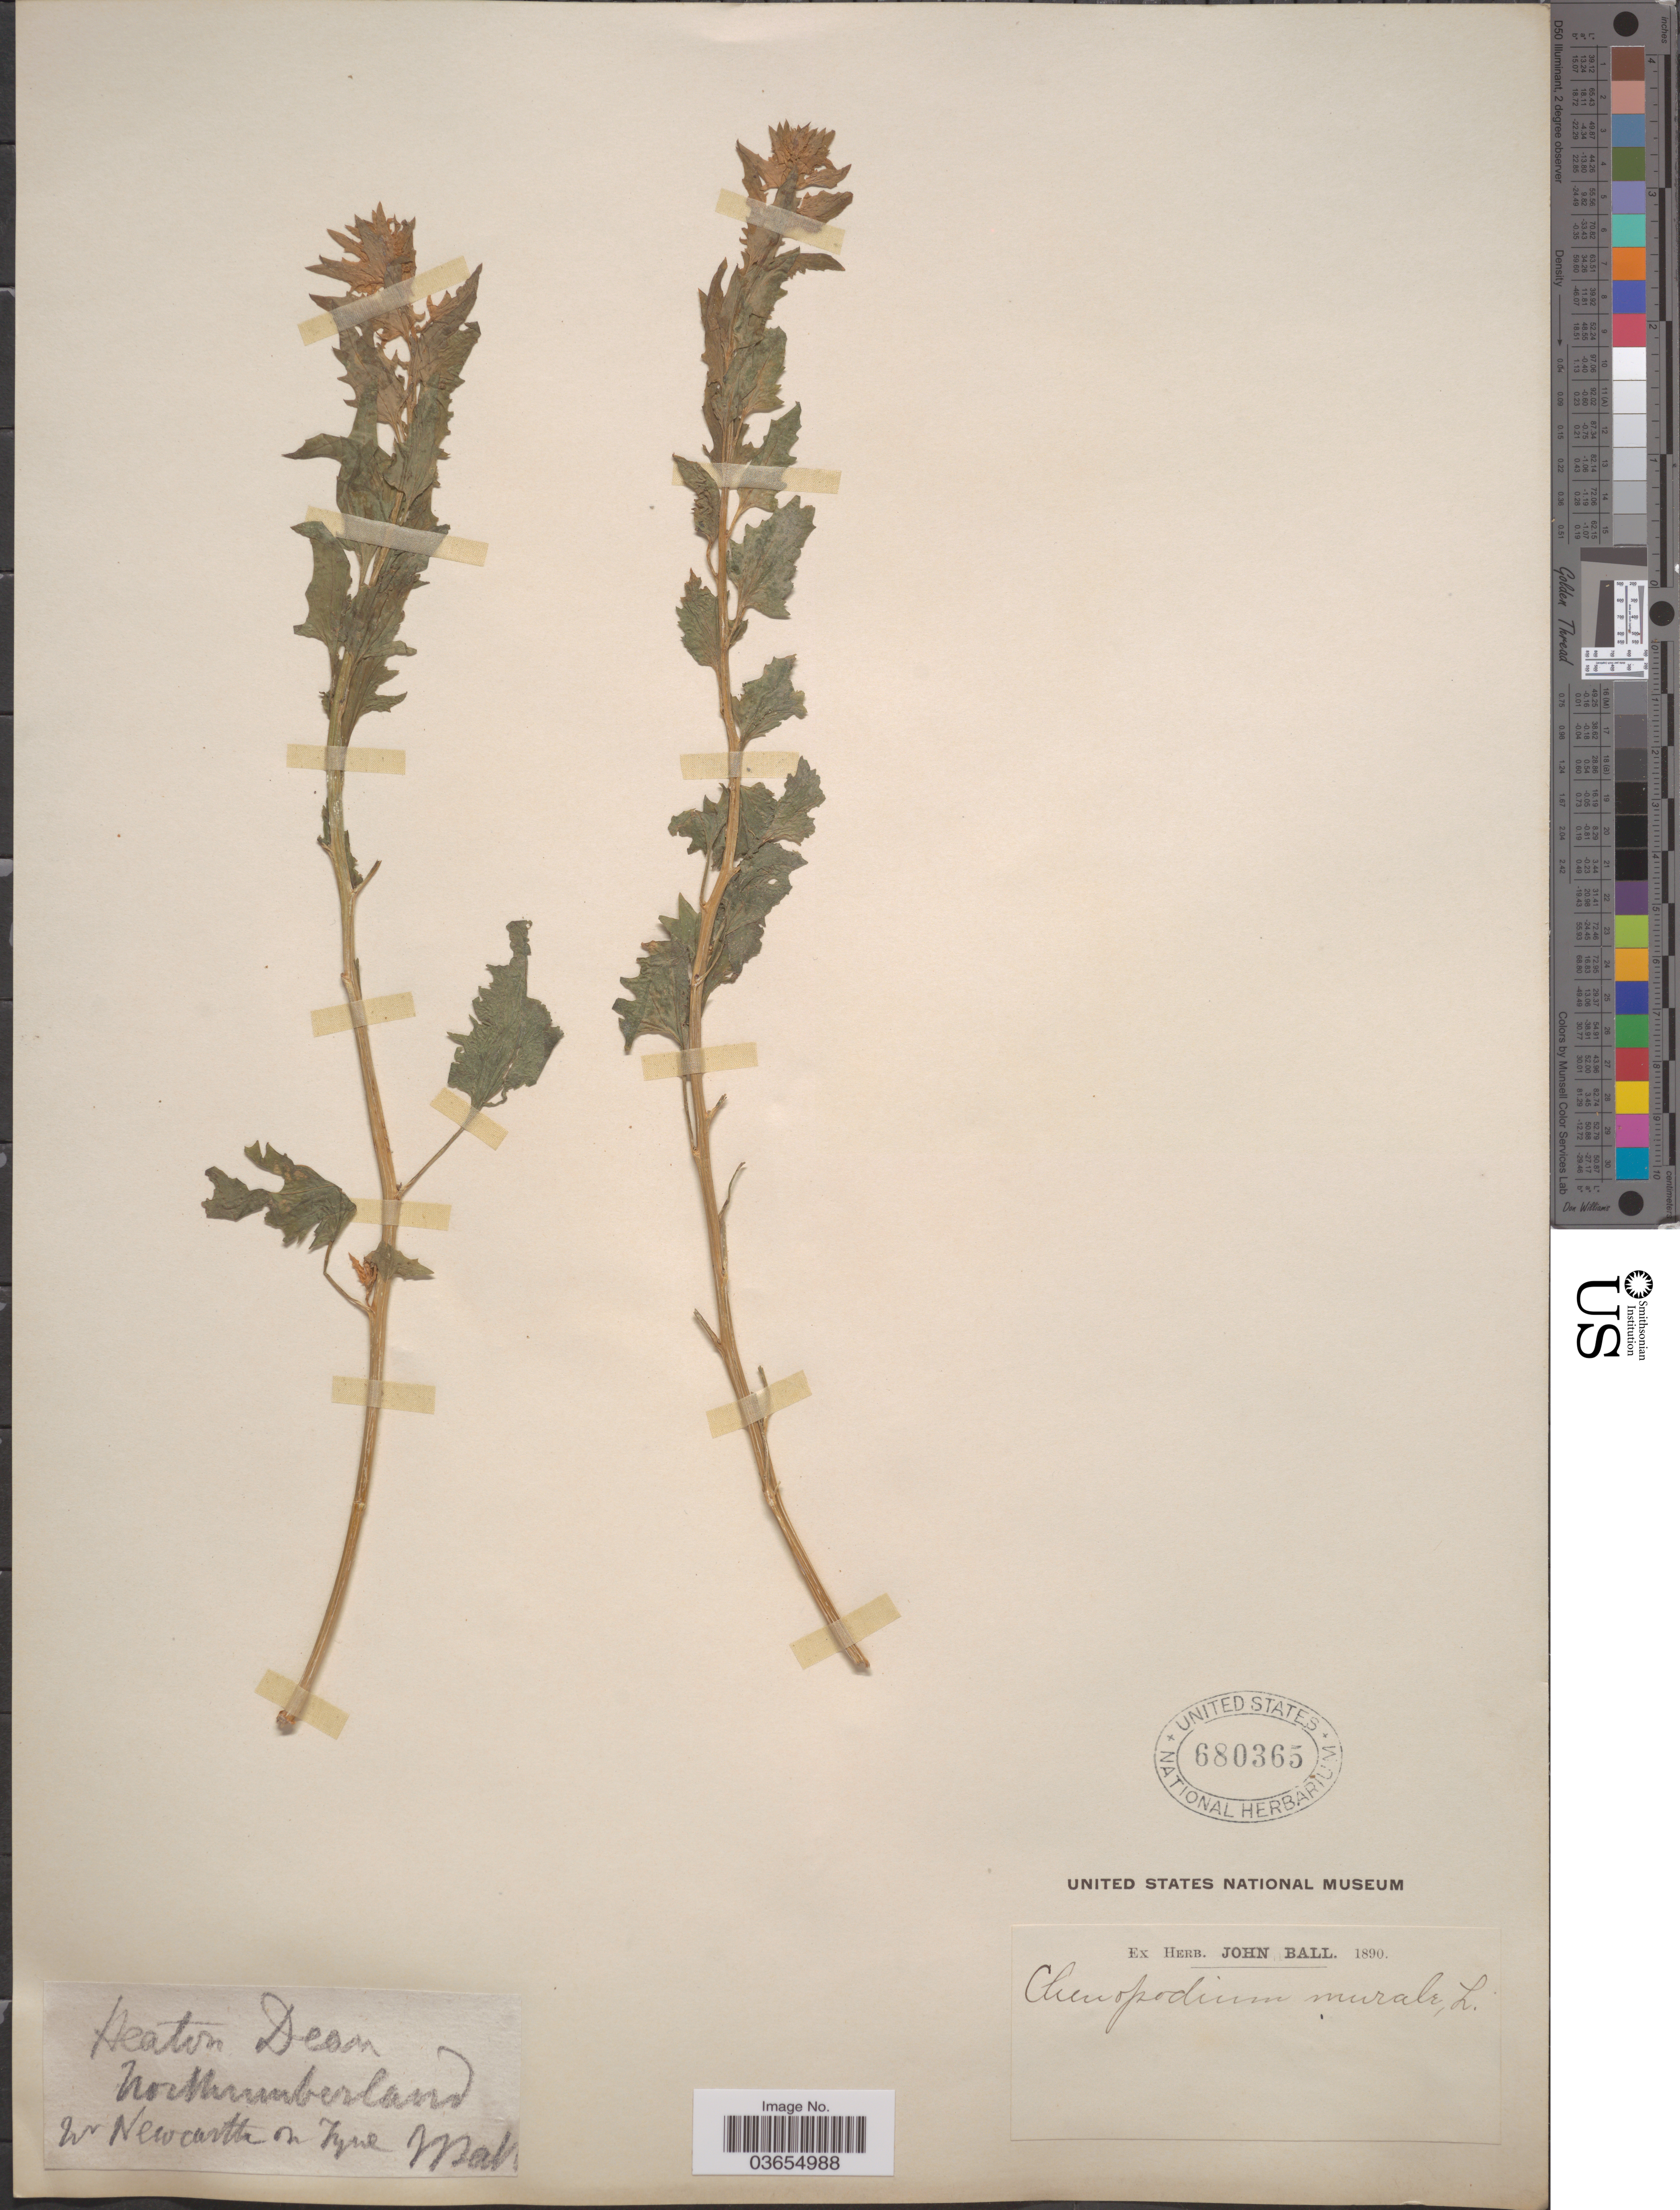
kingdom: Plantae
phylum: Tracheophyta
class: Magnoliopsida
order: Caryophyllales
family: Amaranthaceae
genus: Chenopodium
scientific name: Chenopodium murale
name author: L.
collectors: ex herb. John Ball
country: United Kingdom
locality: Northcumberland W Newcastle on Tyne.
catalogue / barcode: US 680365